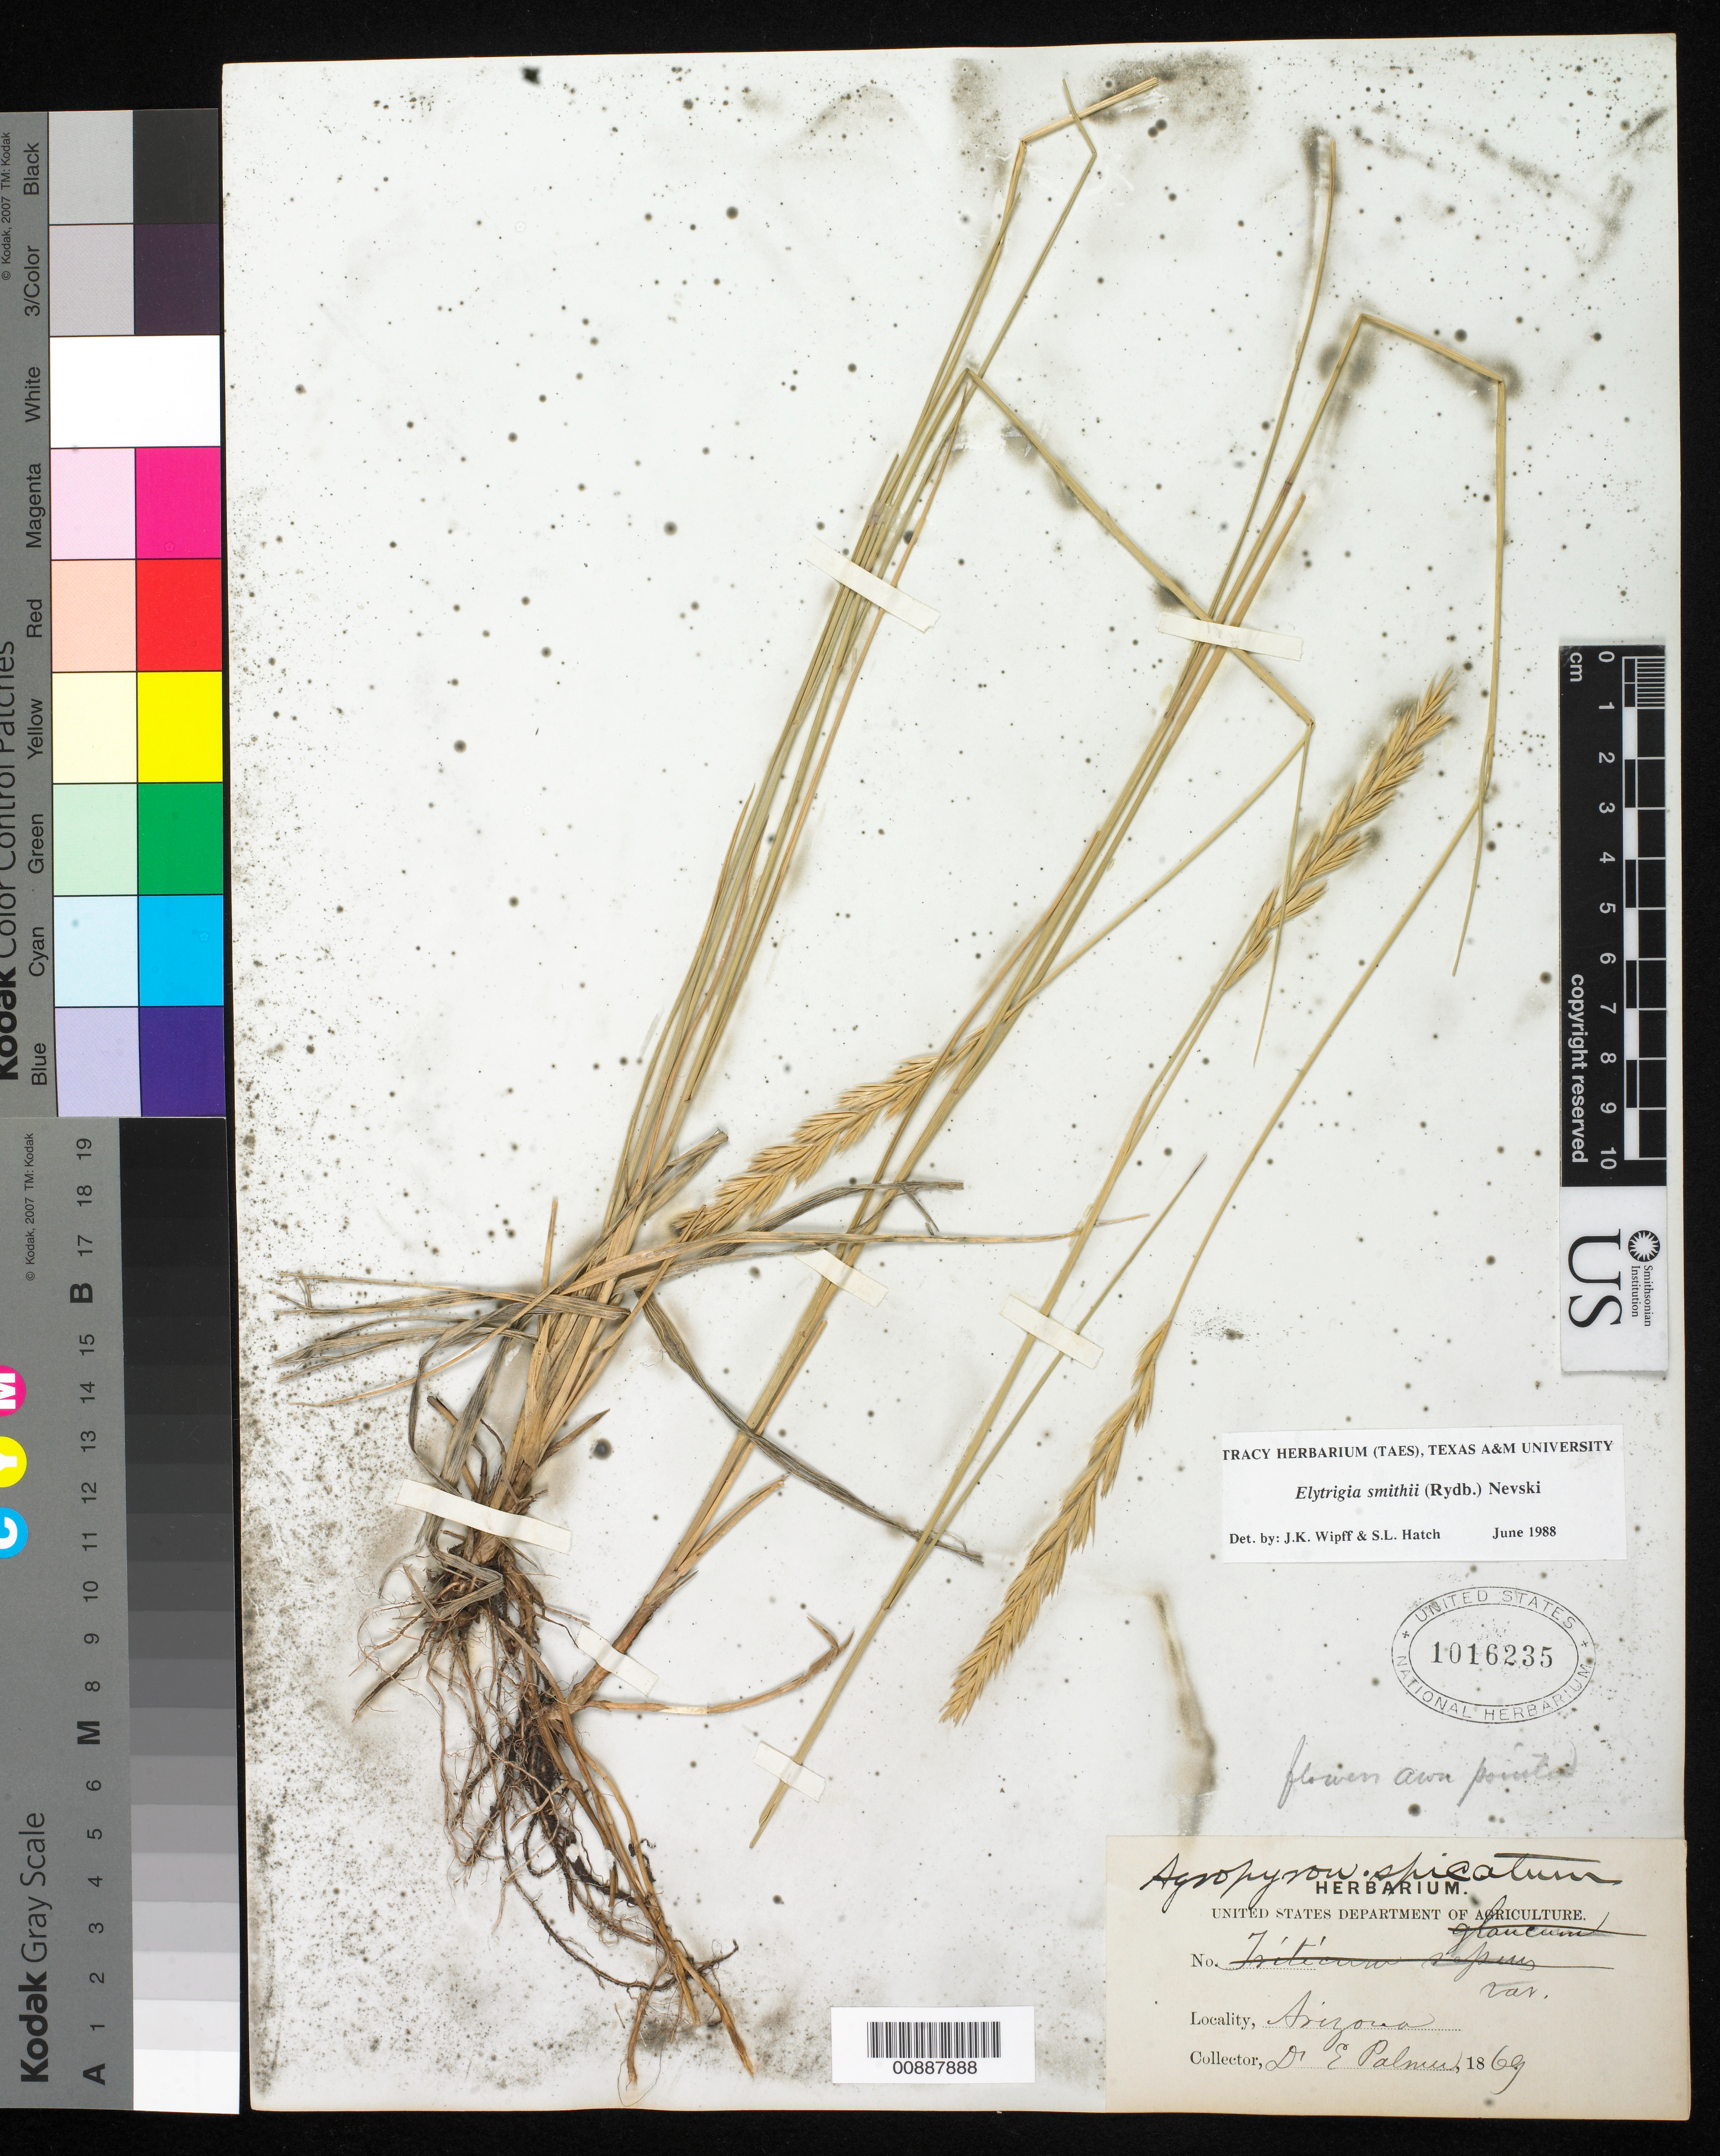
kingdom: Plantae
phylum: Tracheophyta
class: Liliopsida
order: Poales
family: Poaceae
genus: Pascopyrum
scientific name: Pascopyrum smithii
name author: (Rydb.) Barkworth & Dewey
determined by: Poaceae Reorganization Project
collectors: E. Palmer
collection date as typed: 1869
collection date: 1869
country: United States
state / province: Arizona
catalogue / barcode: US 1016235